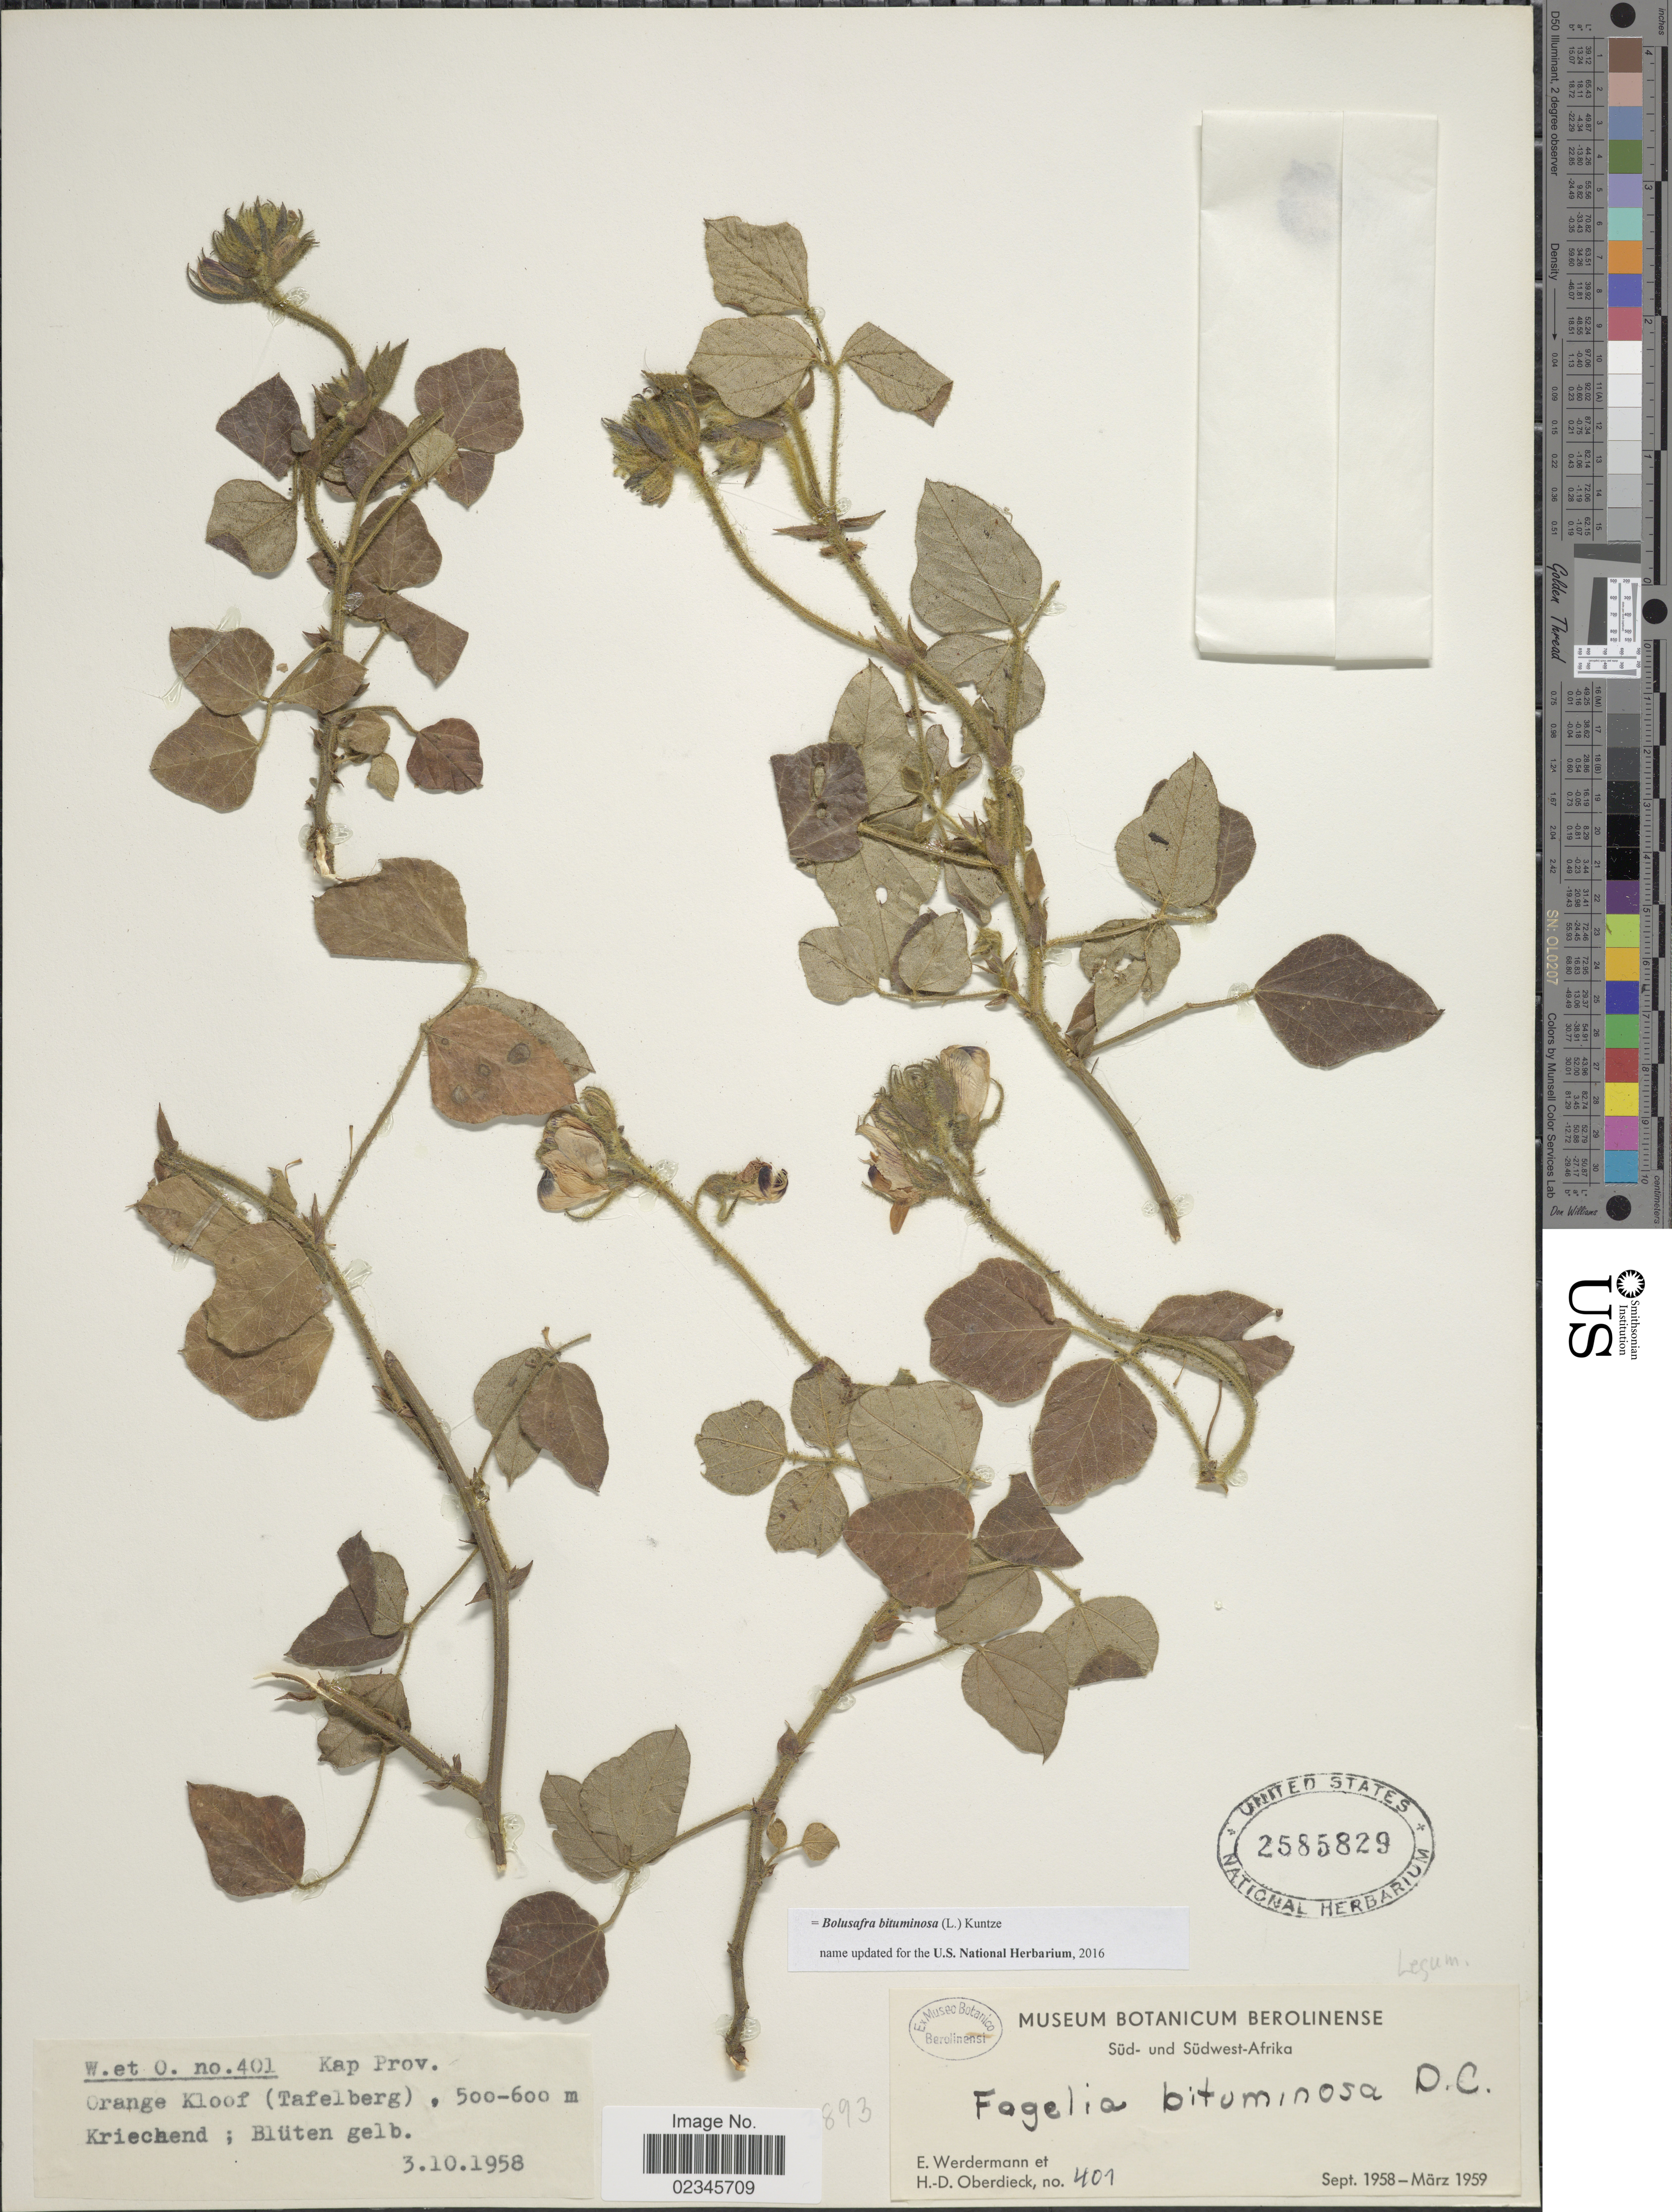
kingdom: Plantae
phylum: Tracheophyta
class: Magnoliopsida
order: Fabales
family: Fabaceae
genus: Bolusafra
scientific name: Bolusafra bituminosa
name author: (L.) Kuntze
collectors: E. Werdermann & H. Oberdieck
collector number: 401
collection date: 1958-10-03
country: South Africa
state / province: Western Cape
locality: Orange Kloof (Tafelberg)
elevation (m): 500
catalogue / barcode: US 2585829